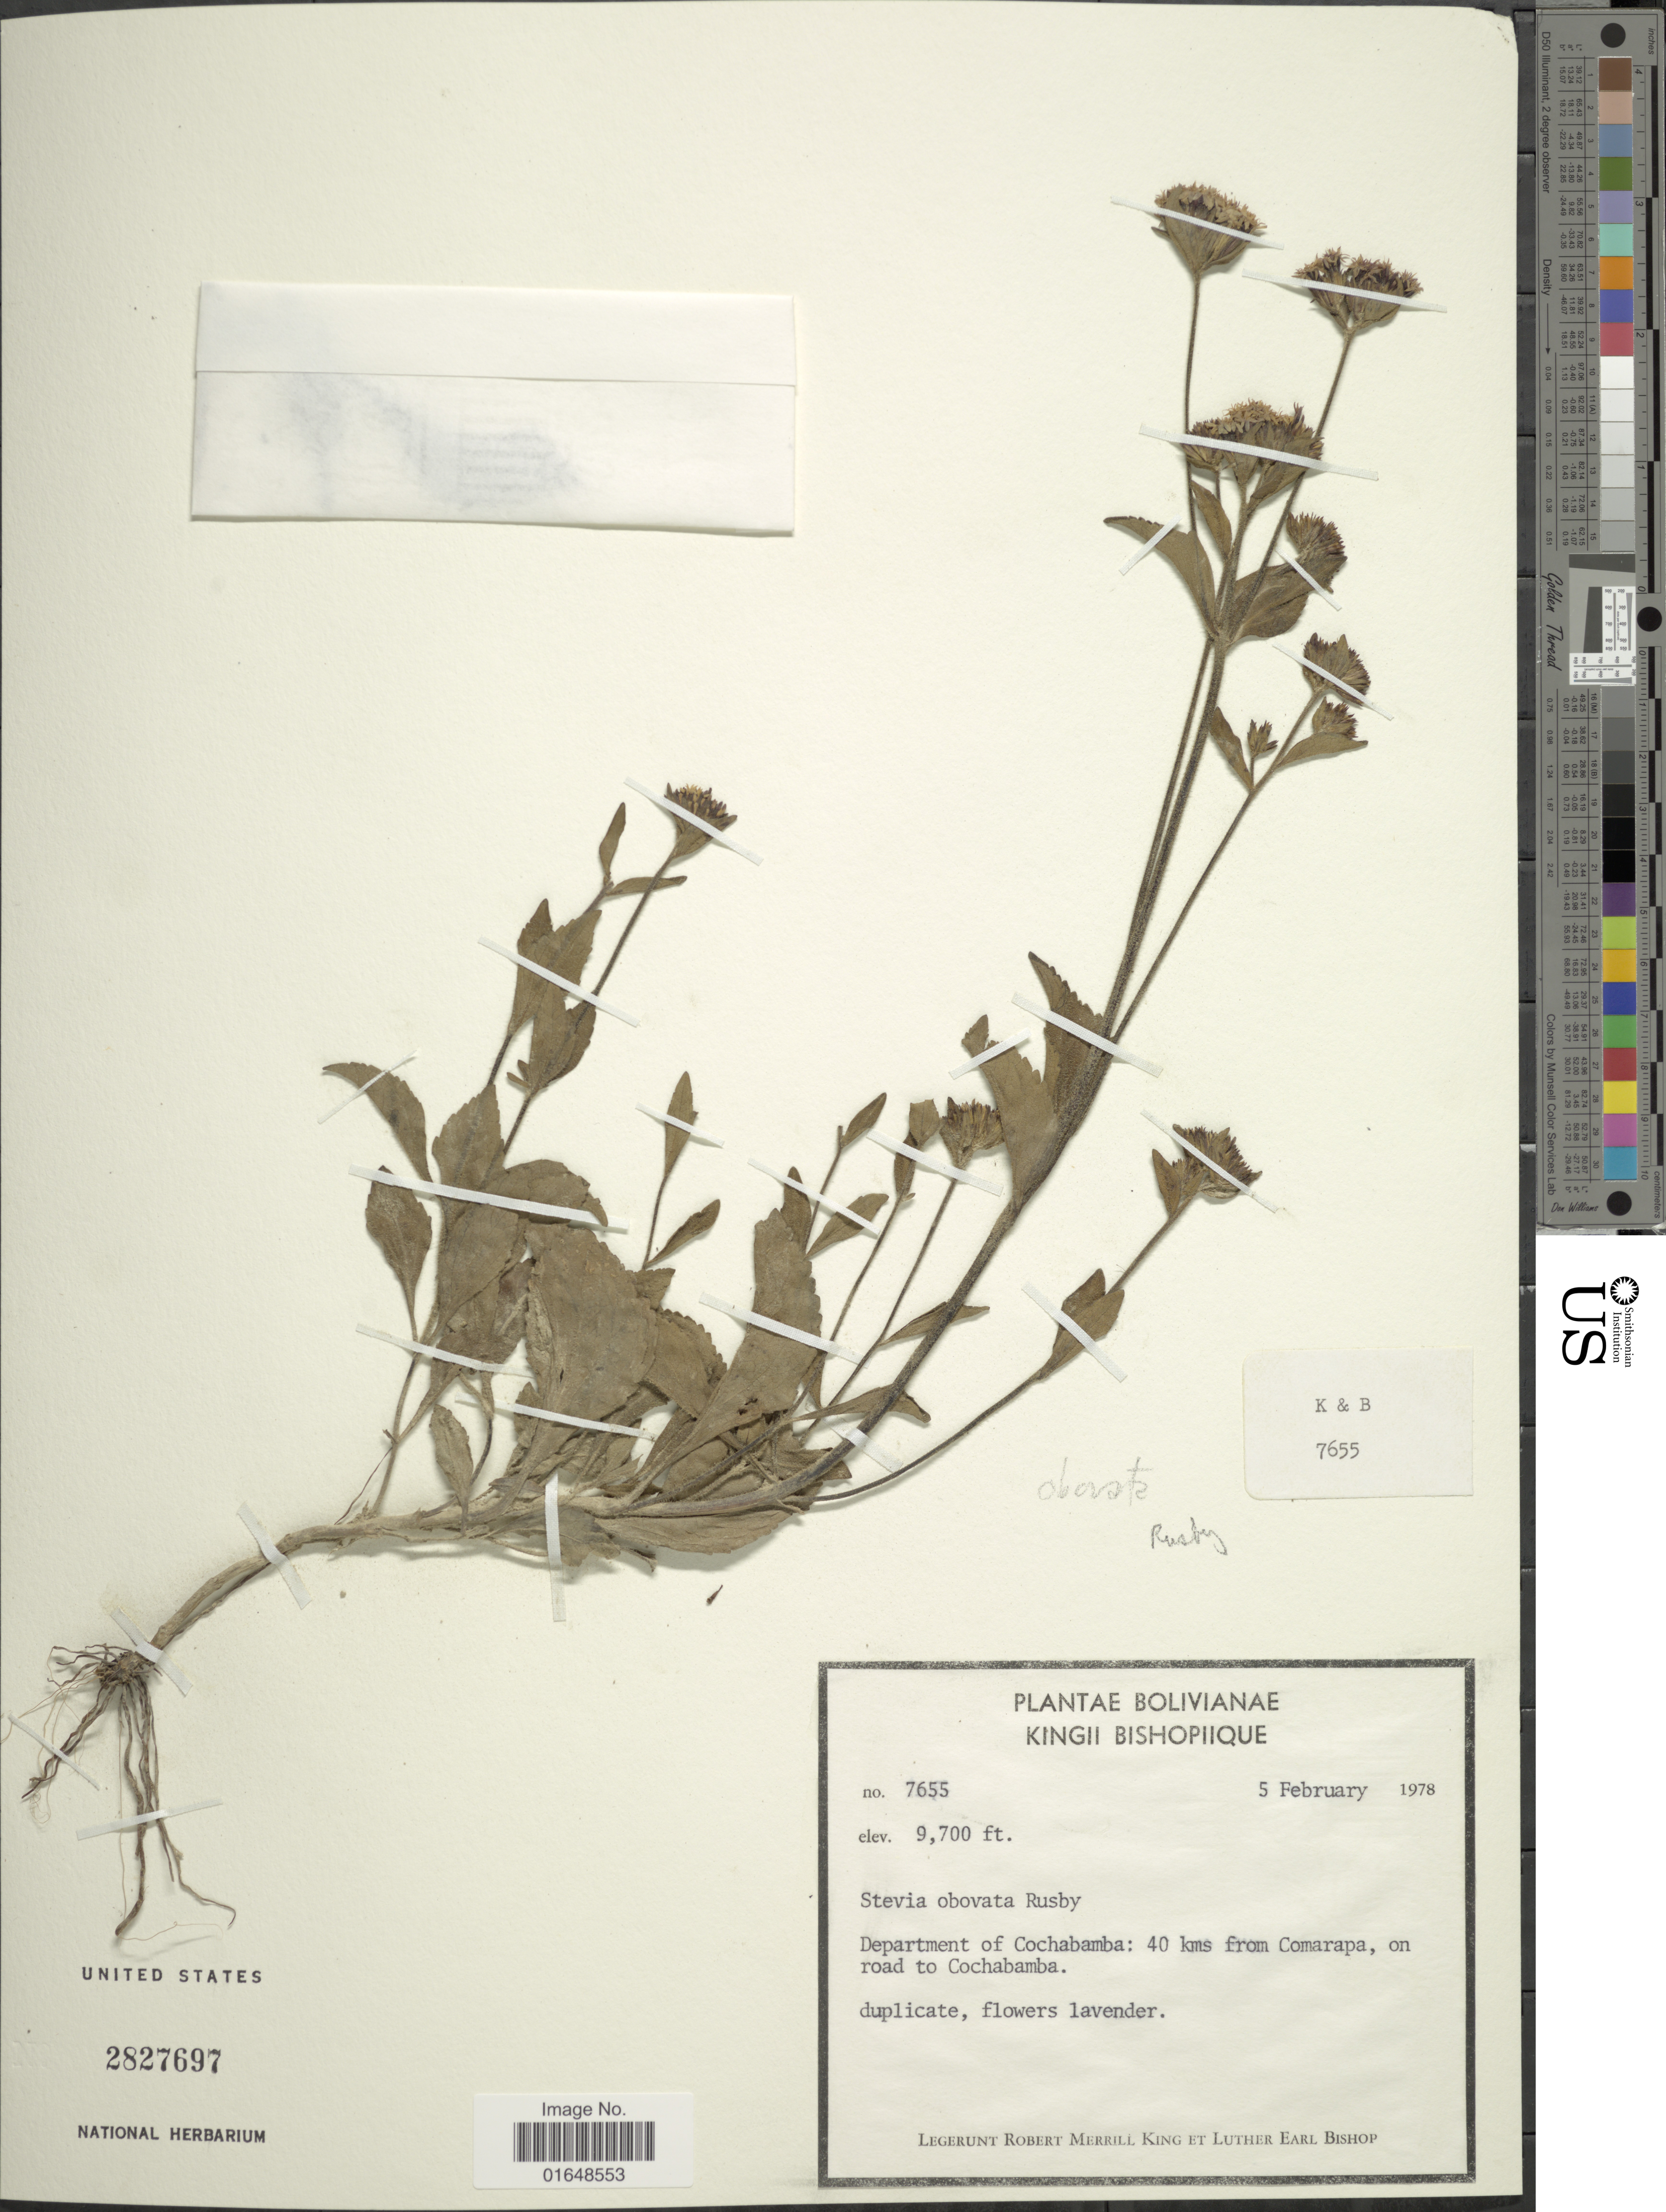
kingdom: Plantae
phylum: Tracheophyta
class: Magnoliopsida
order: Asterales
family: Asteraceae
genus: Stevia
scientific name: Stevia obovata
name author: Rusby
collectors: R. M. King & L. E. Bishop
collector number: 7655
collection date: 1978-02-05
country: Bolivia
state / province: Cochabamba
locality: Department of Cochabamba: 0 kms from Comarapa, on road to Cochabamba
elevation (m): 2957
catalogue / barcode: US 2827697